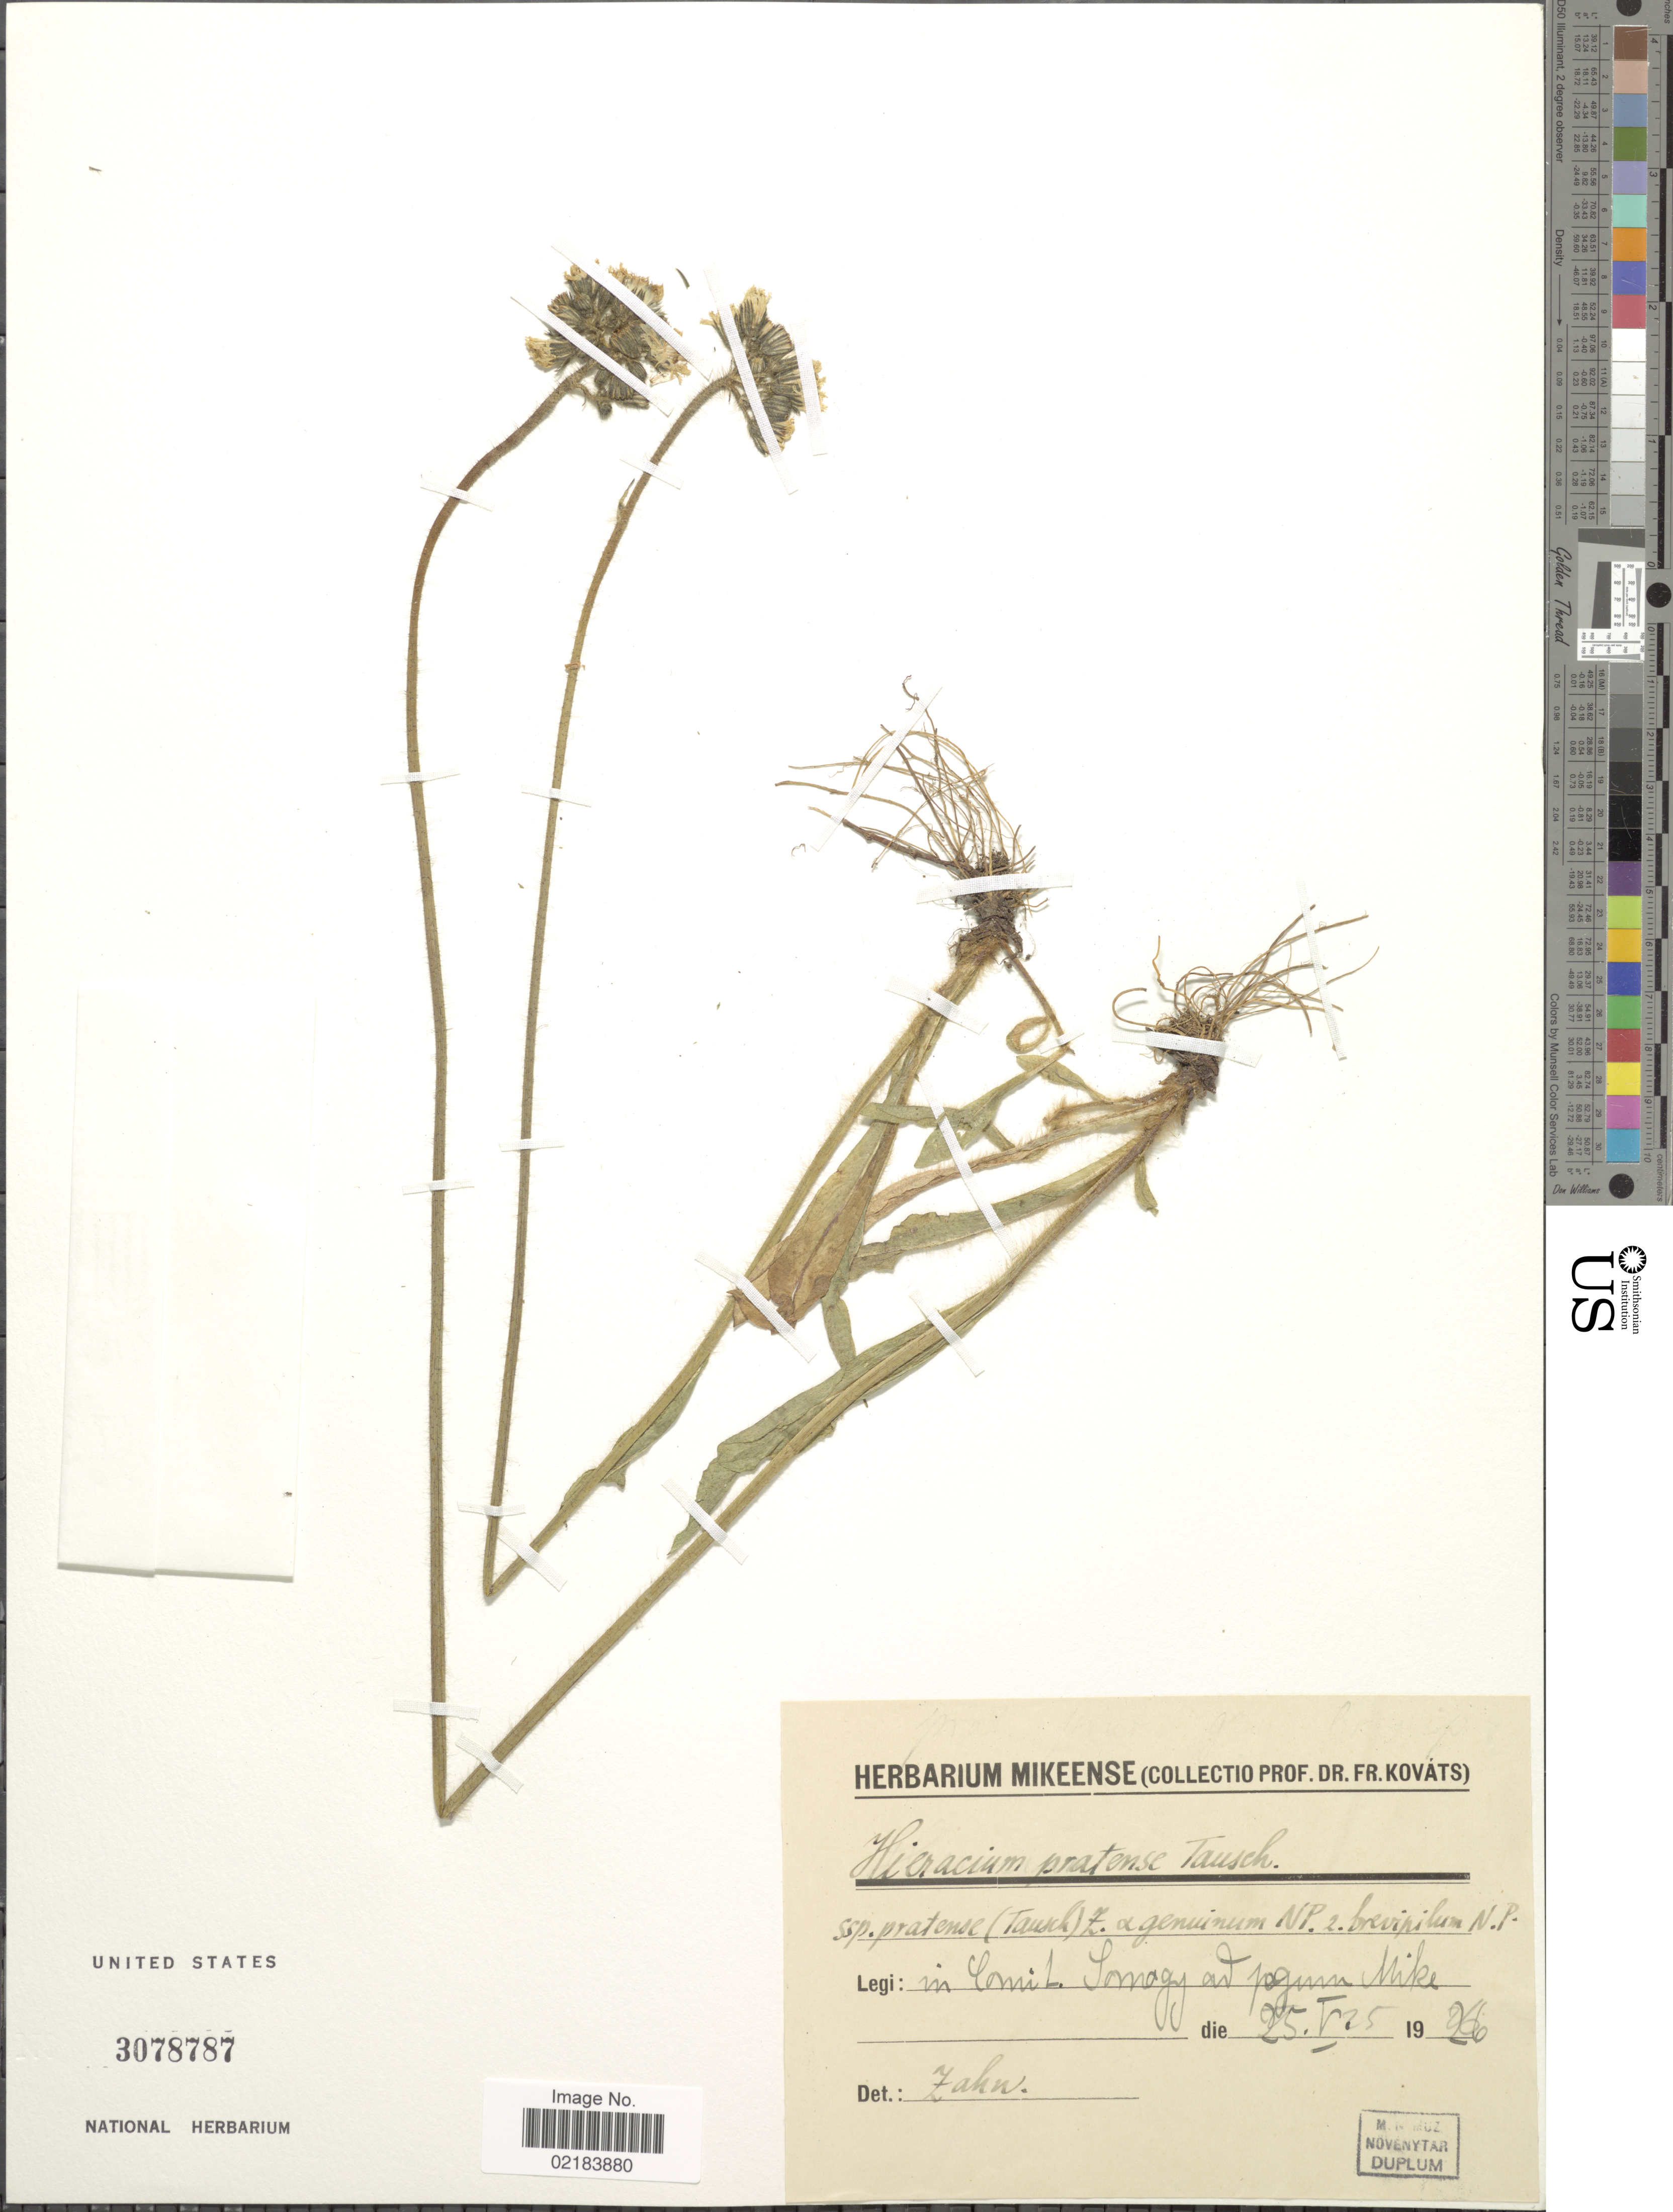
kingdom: Plantae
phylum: Tracheophyta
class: Magnoliopsida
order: Asterales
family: Asteraceae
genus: Pilosella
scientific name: Pilosella caespitosa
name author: (Dumort.) P. D. Sell & C. West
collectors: Kovats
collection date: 1926-02-25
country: Hungary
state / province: Somogy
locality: In Comit Somagy ad pagum Mike [interpreted]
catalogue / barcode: US 3078787